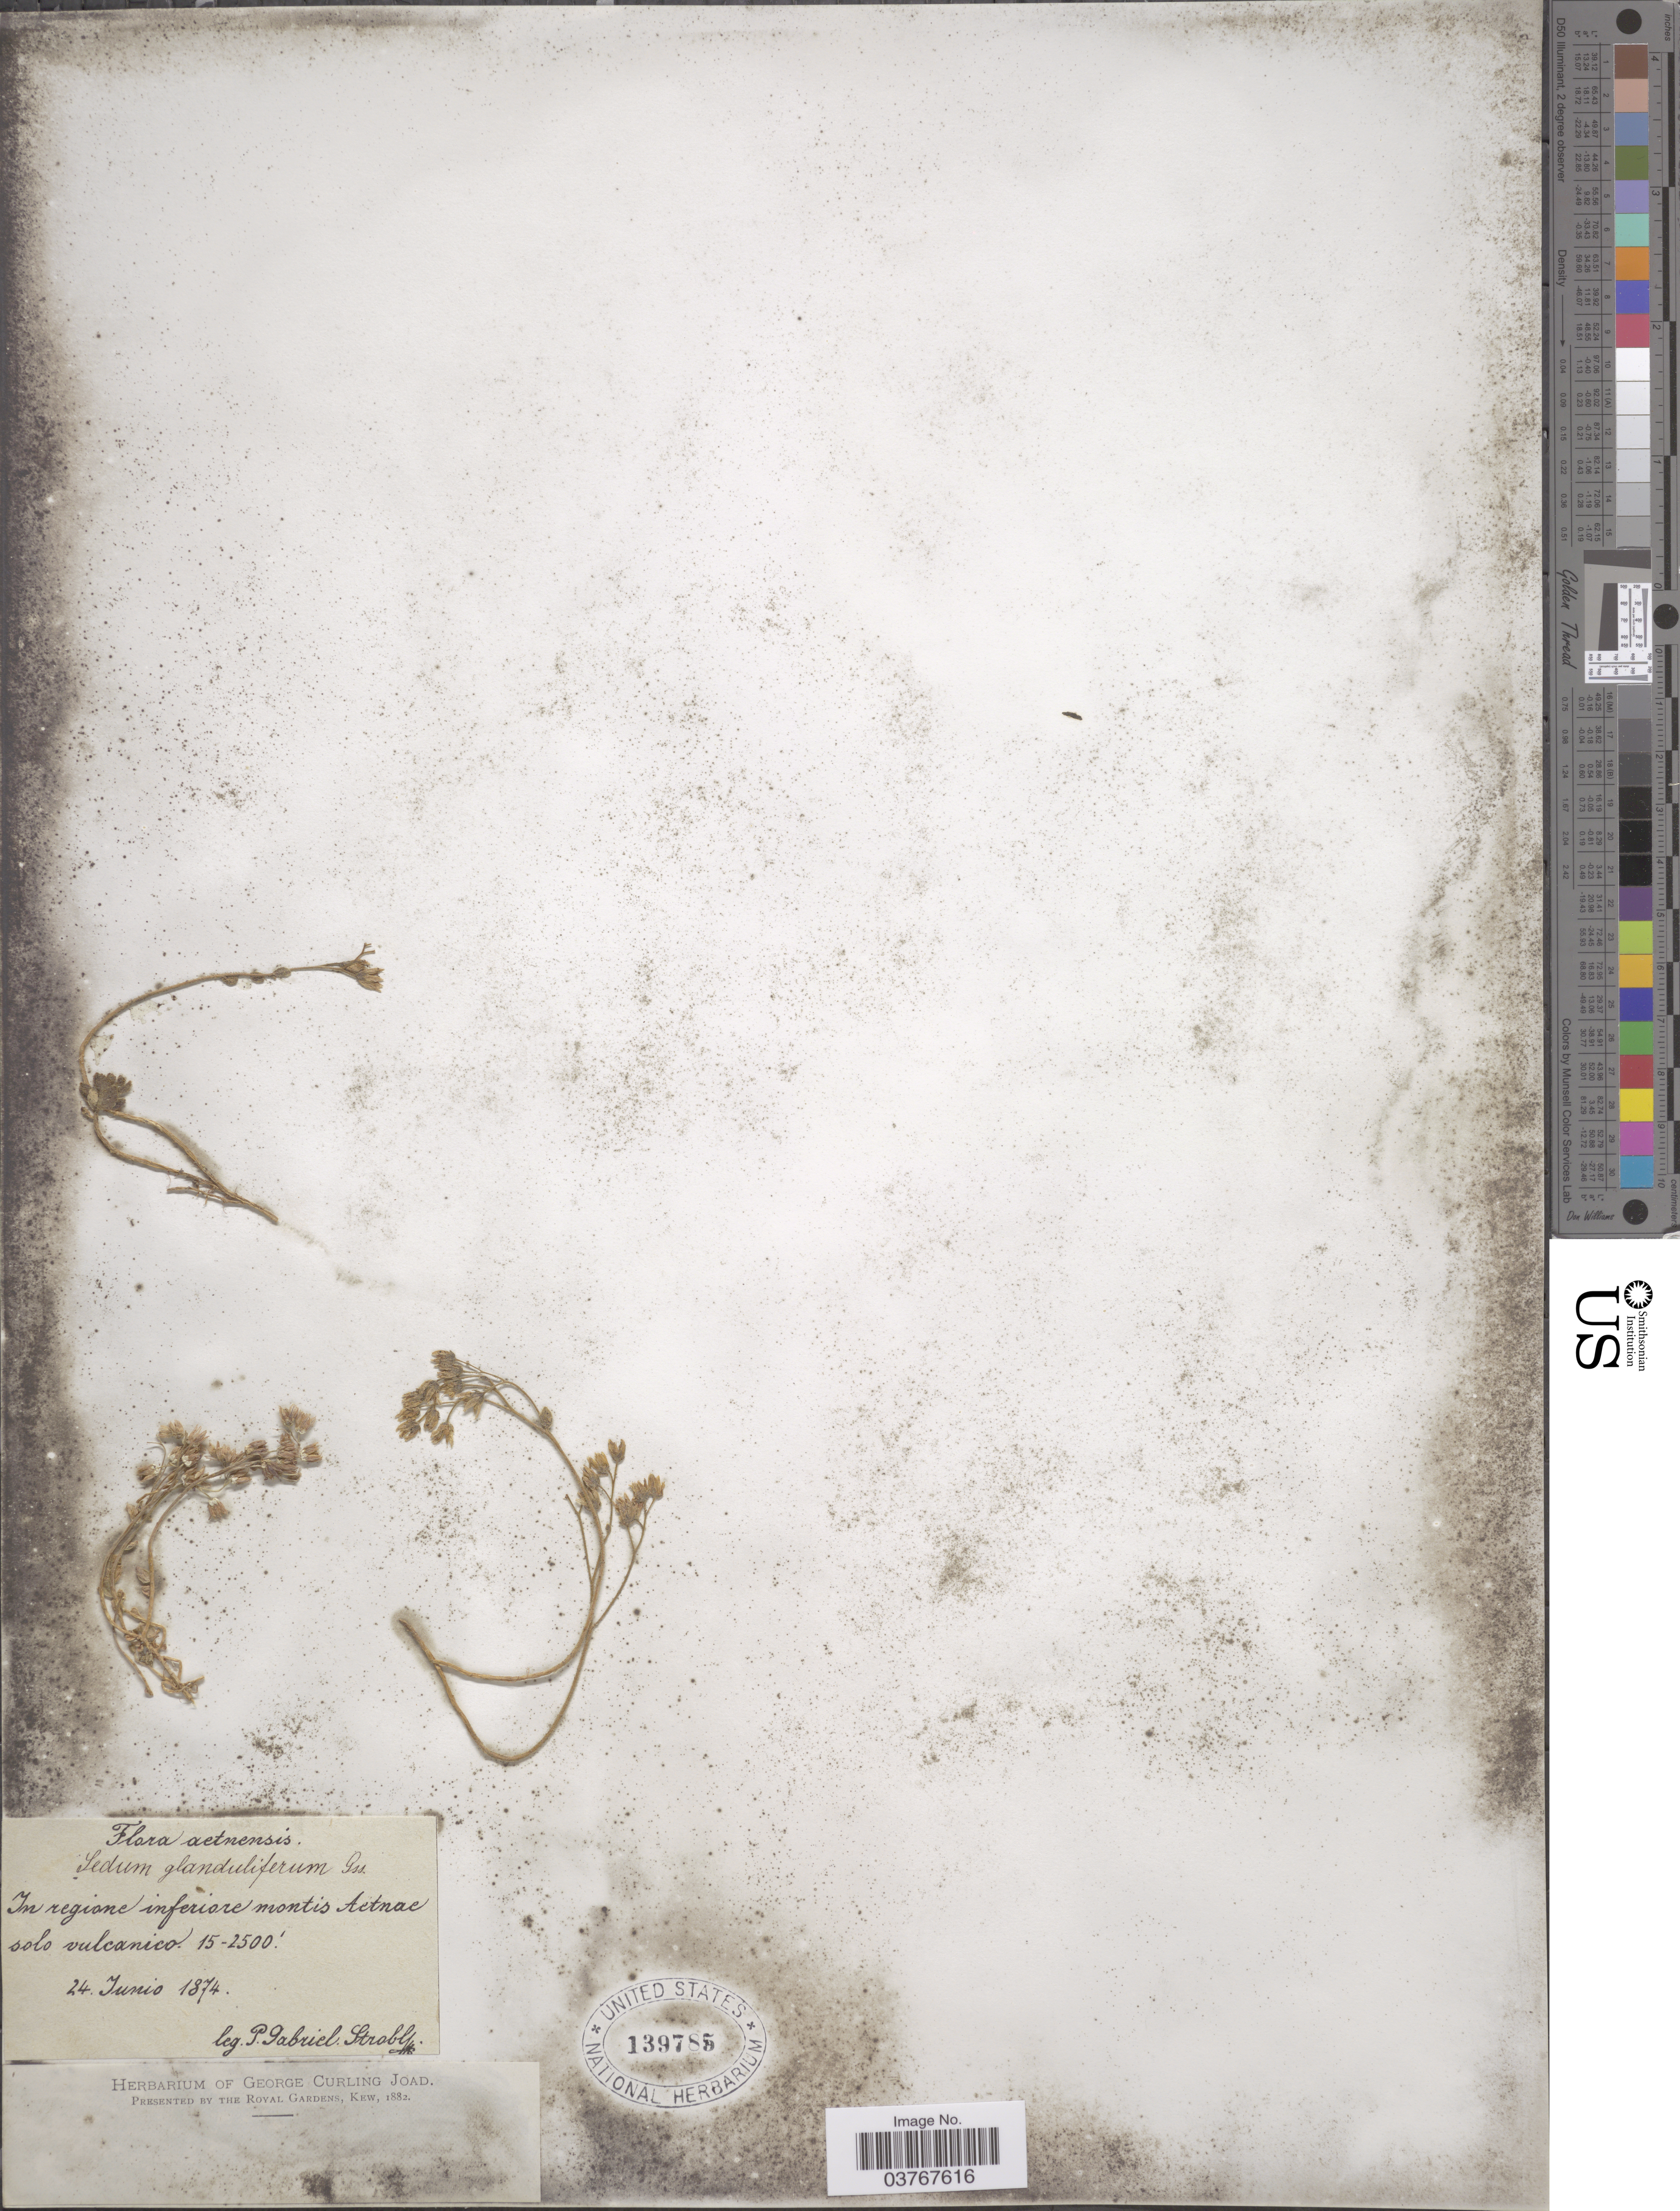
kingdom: Plantae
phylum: Tracheophyta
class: Magnoliopsida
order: Saxifragales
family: Crassulaceae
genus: Sedum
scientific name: Sedum glandulosum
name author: Moris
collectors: P. G. Strobl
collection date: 1874-06-24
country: Italy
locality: Aetnensis. In regione inferiore montis Aetnae solo vulcanico.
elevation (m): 457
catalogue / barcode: US 139785